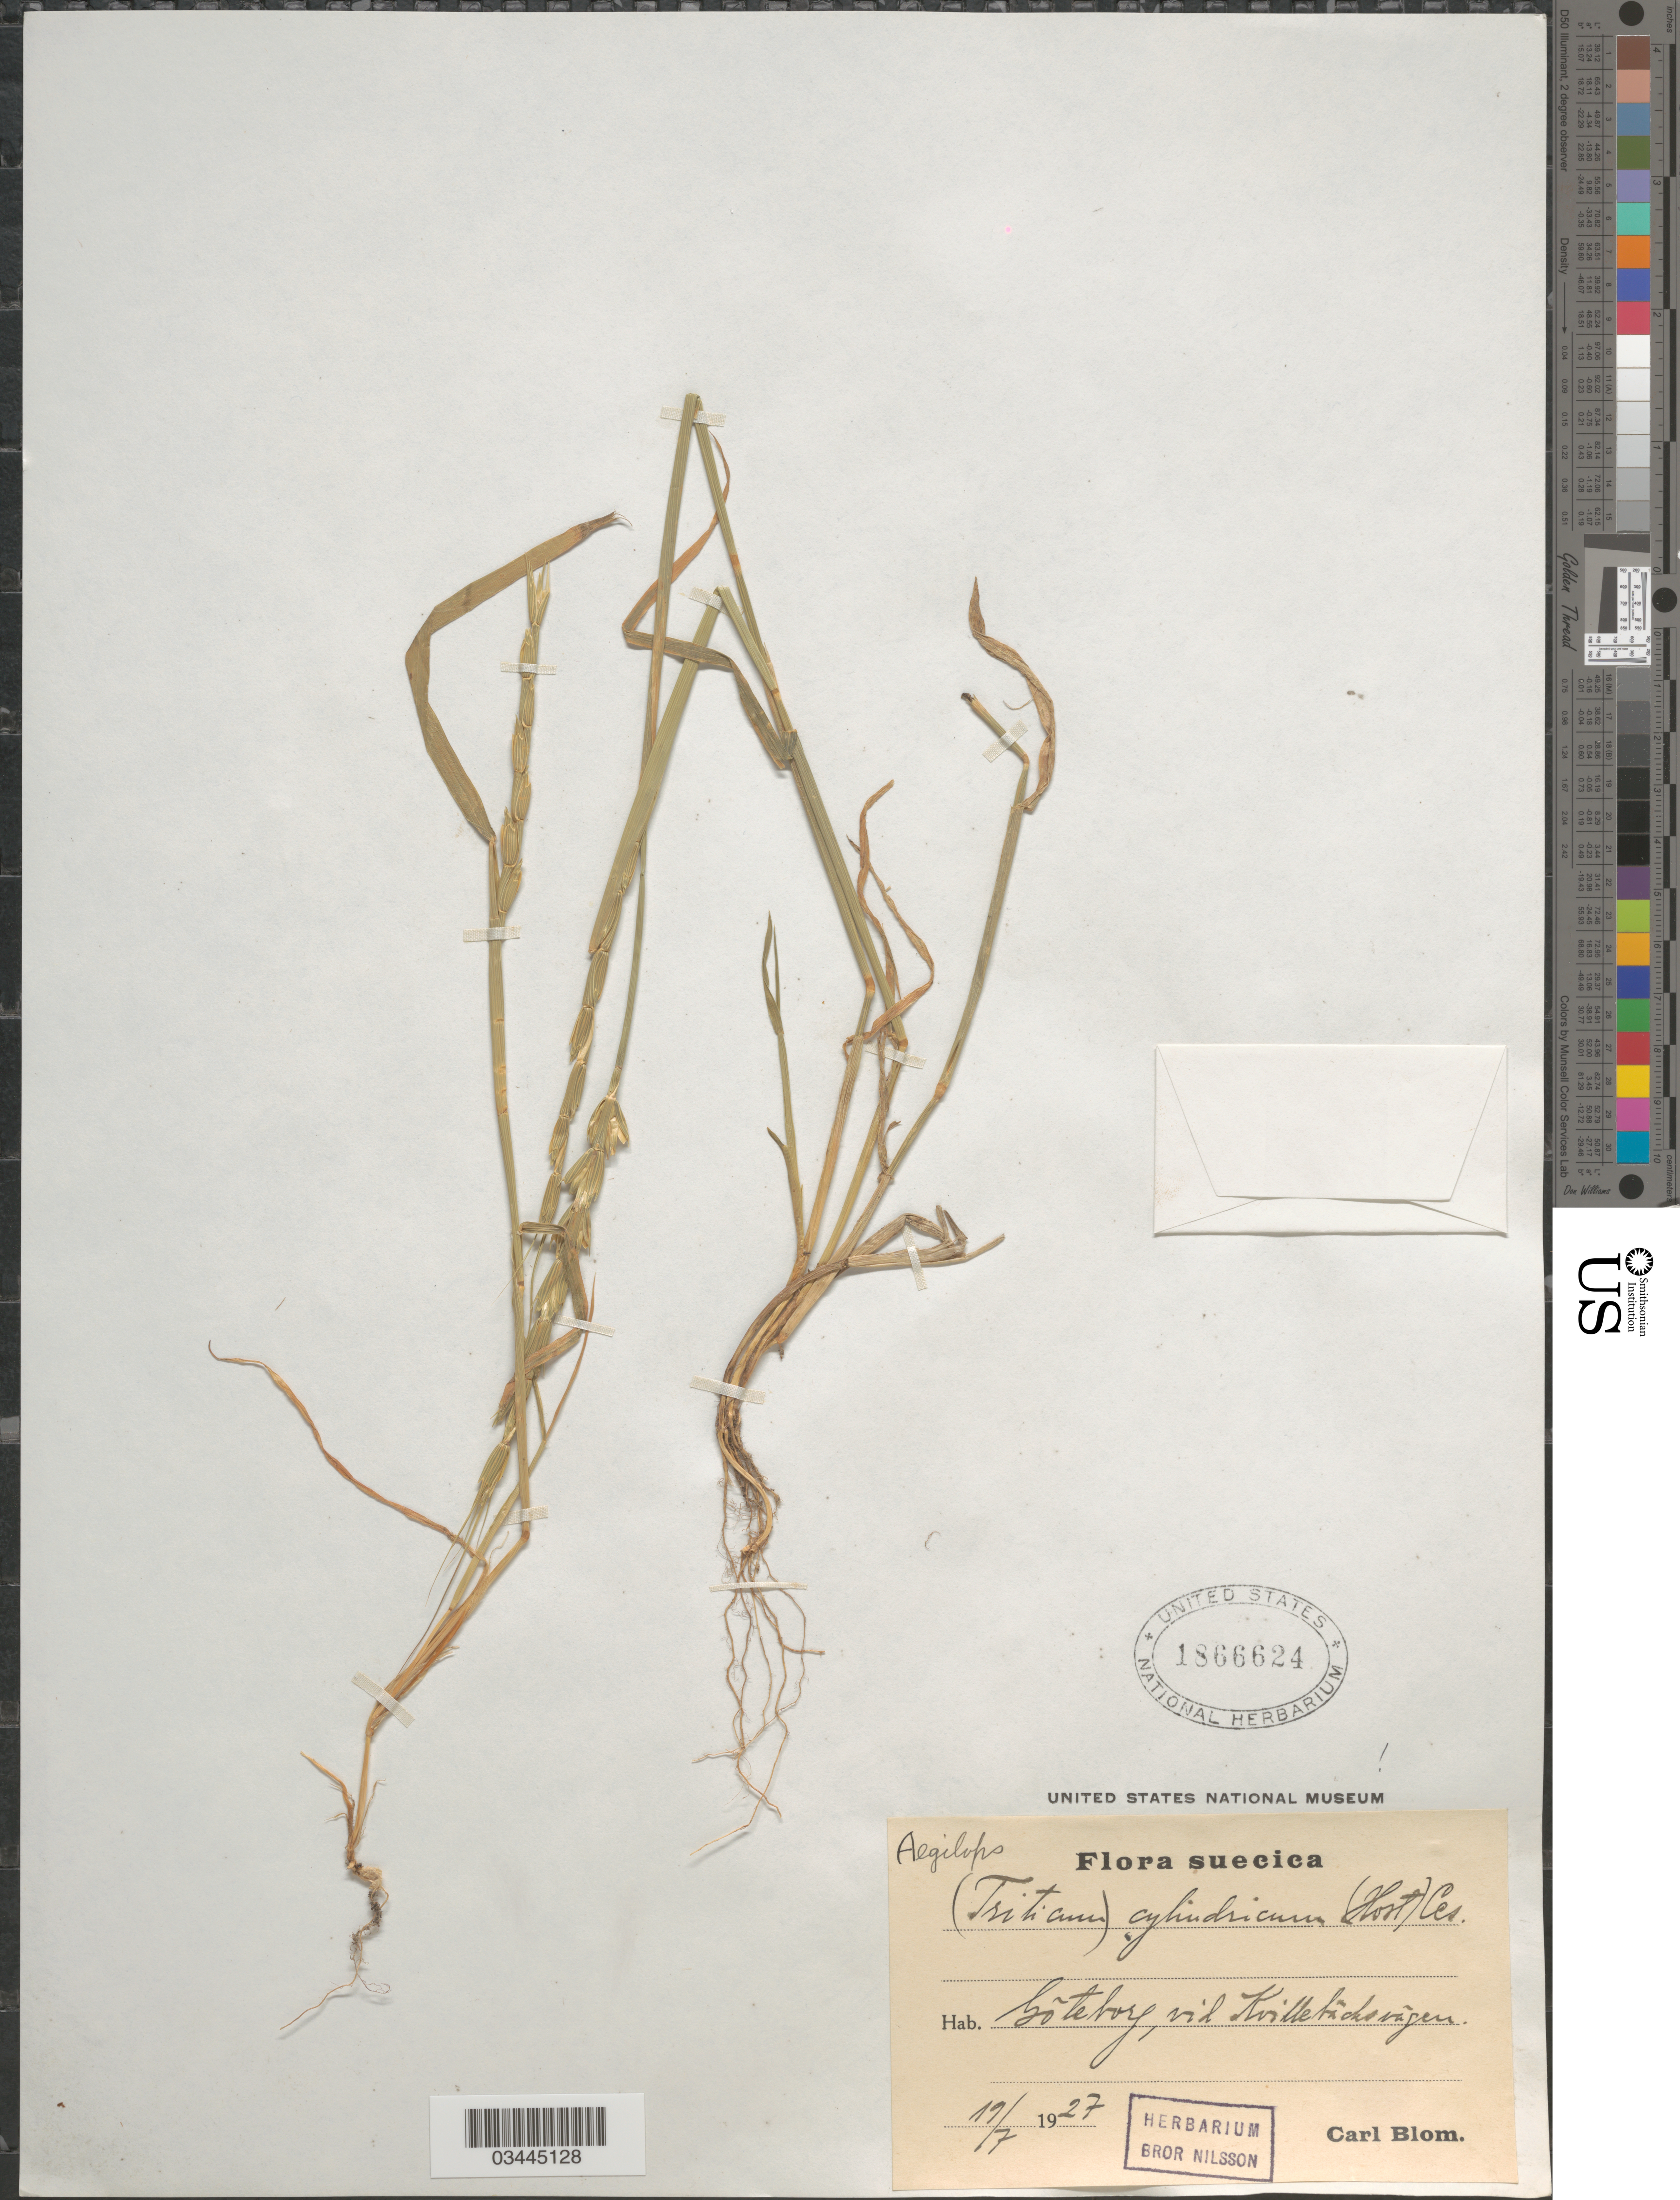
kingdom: Plantae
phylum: Tracheophyta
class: Liliopsida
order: Poales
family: Poaceae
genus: Aegilops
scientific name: Aegilops cylindrica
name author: Host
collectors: C. H. Blom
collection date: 1927-07-19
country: Sweden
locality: Suecica. Gõteborg, vid Kvillebacksvagen.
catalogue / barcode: US 1866624